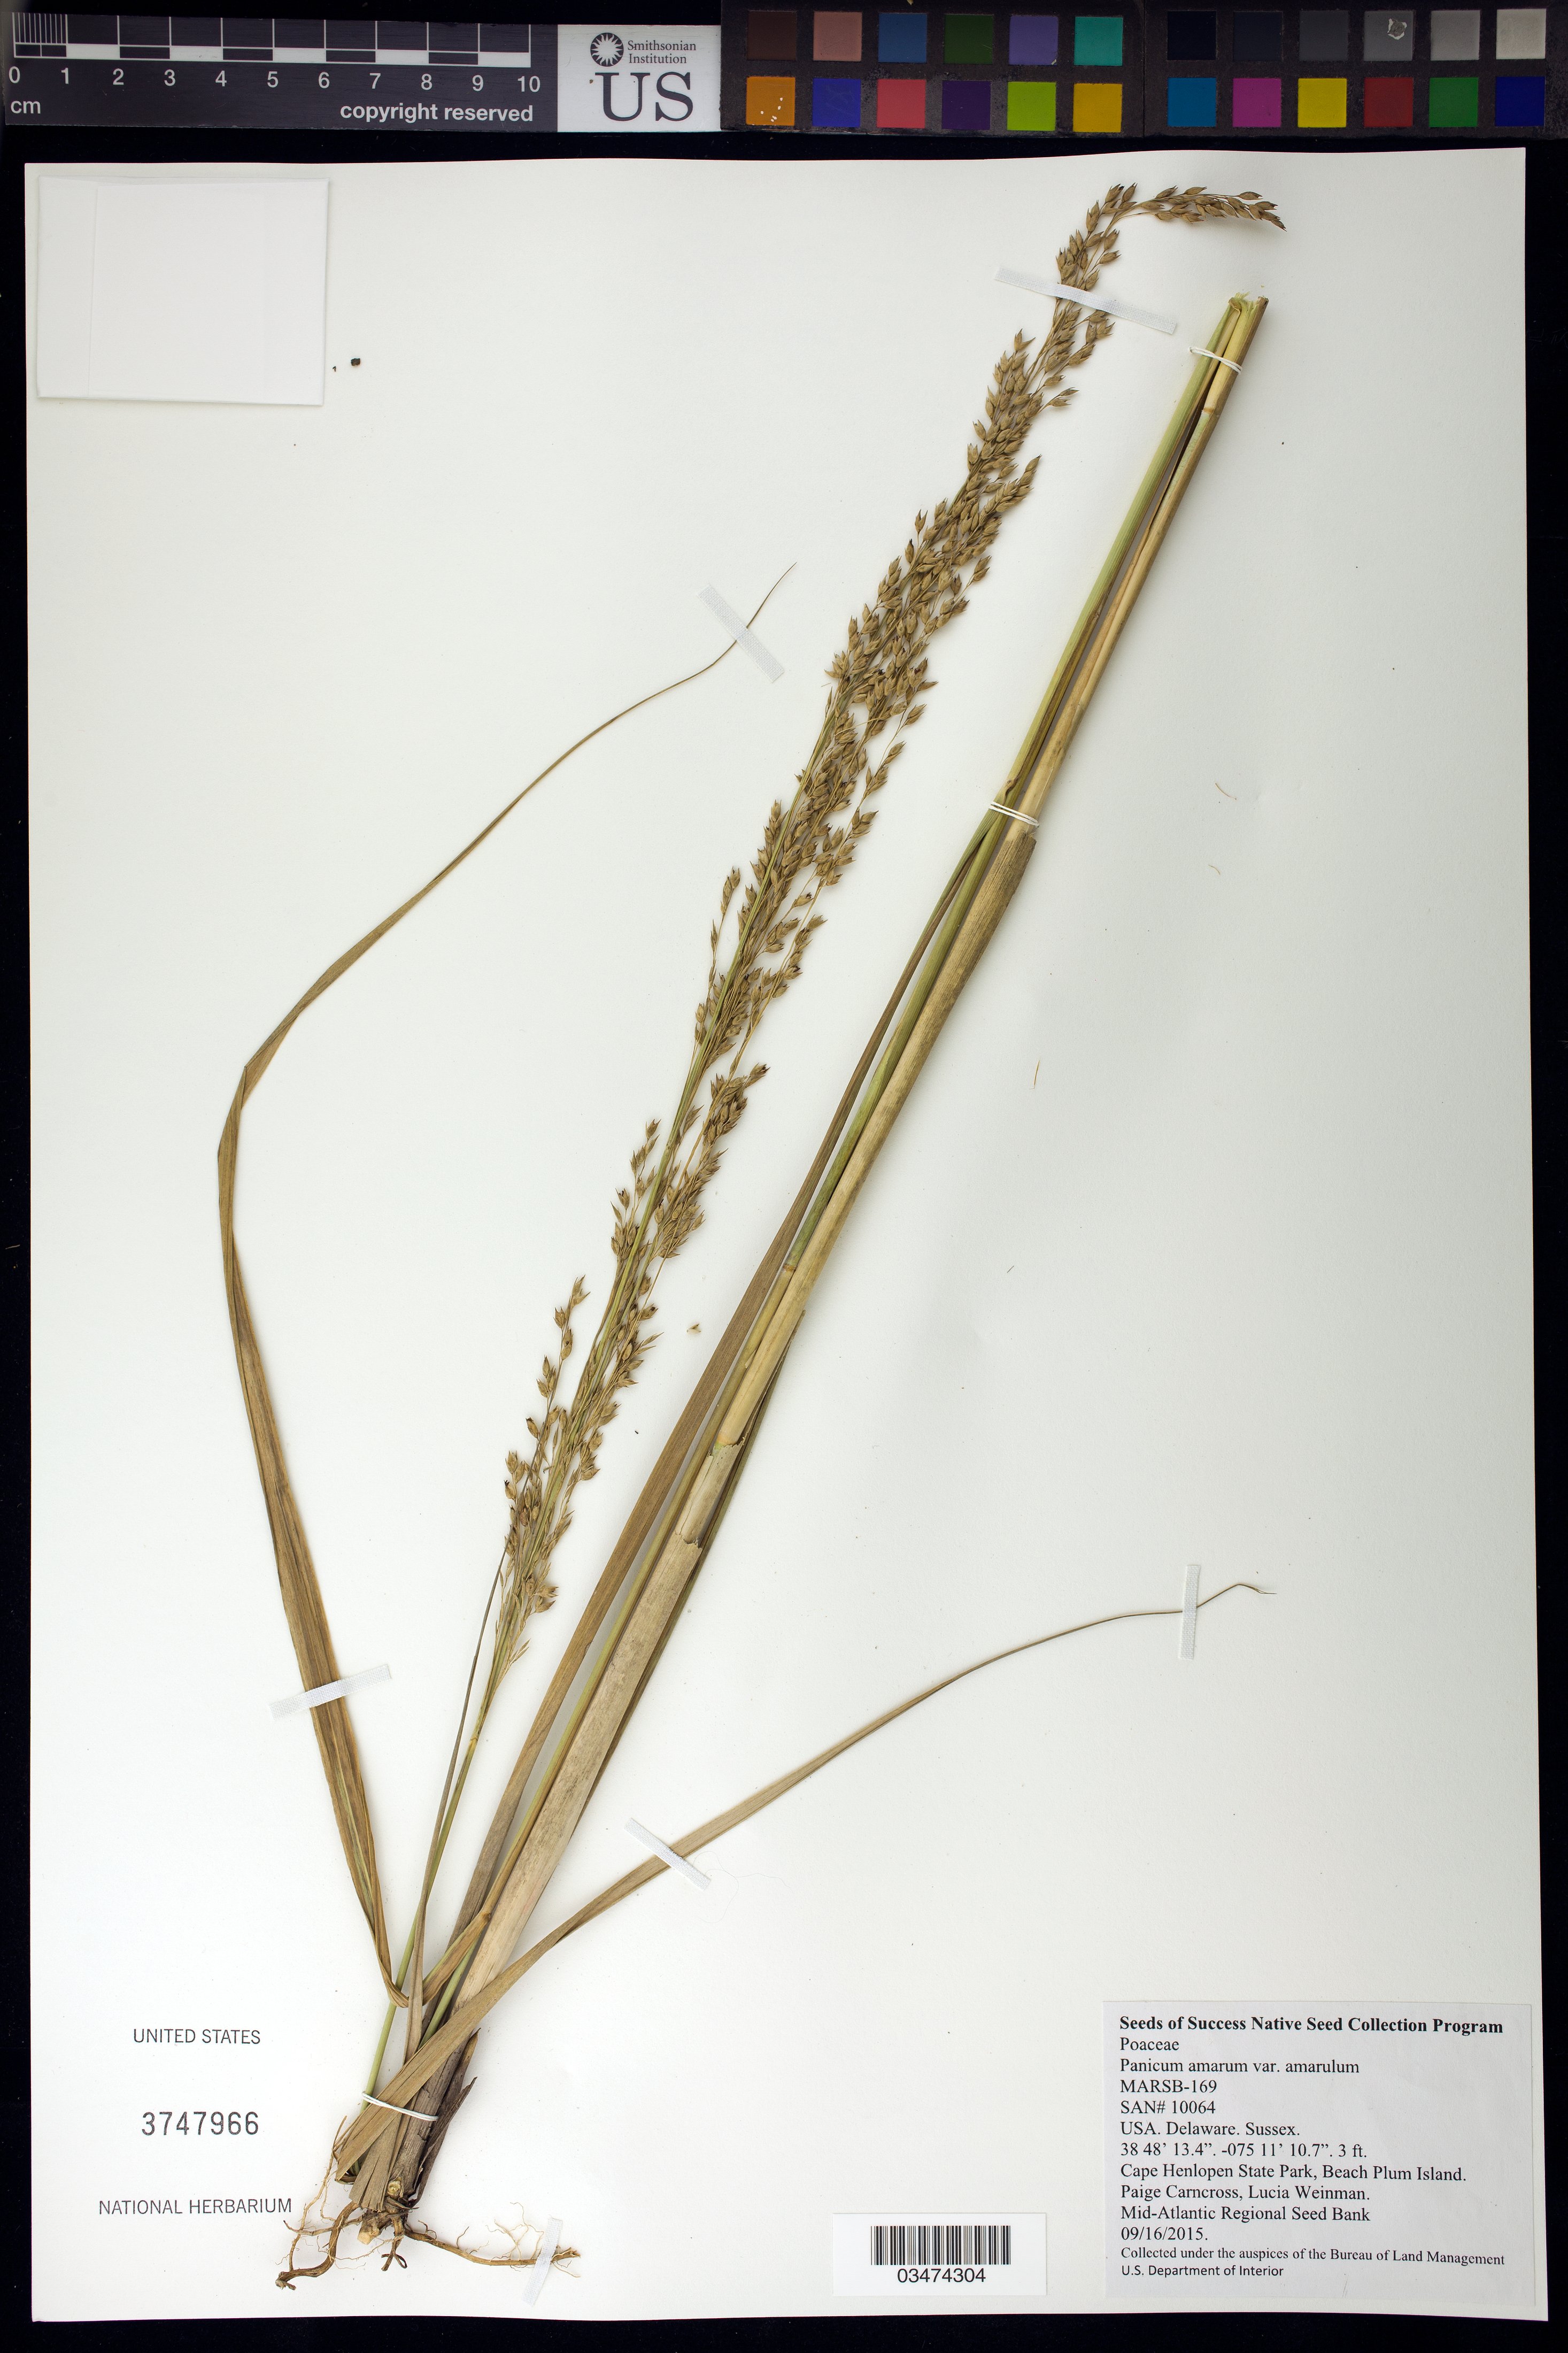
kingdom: Plantae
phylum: Tracheophyta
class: Liliopsida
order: Poales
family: Poaceae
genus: Panicum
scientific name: Panicum amarum var. amarulum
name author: (Hitchc. & Chase) Freckmann & Lelong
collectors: P. Carncross & L. Weinman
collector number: MARSB-169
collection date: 2015-09-16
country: United States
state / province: Delaware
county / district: Sussex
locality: Cape Henlopen State Park, Beach Plum Island Nature Preserve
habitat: North Atlantic Shrub and Grass Dune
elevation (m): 1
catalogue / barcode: US 3747966